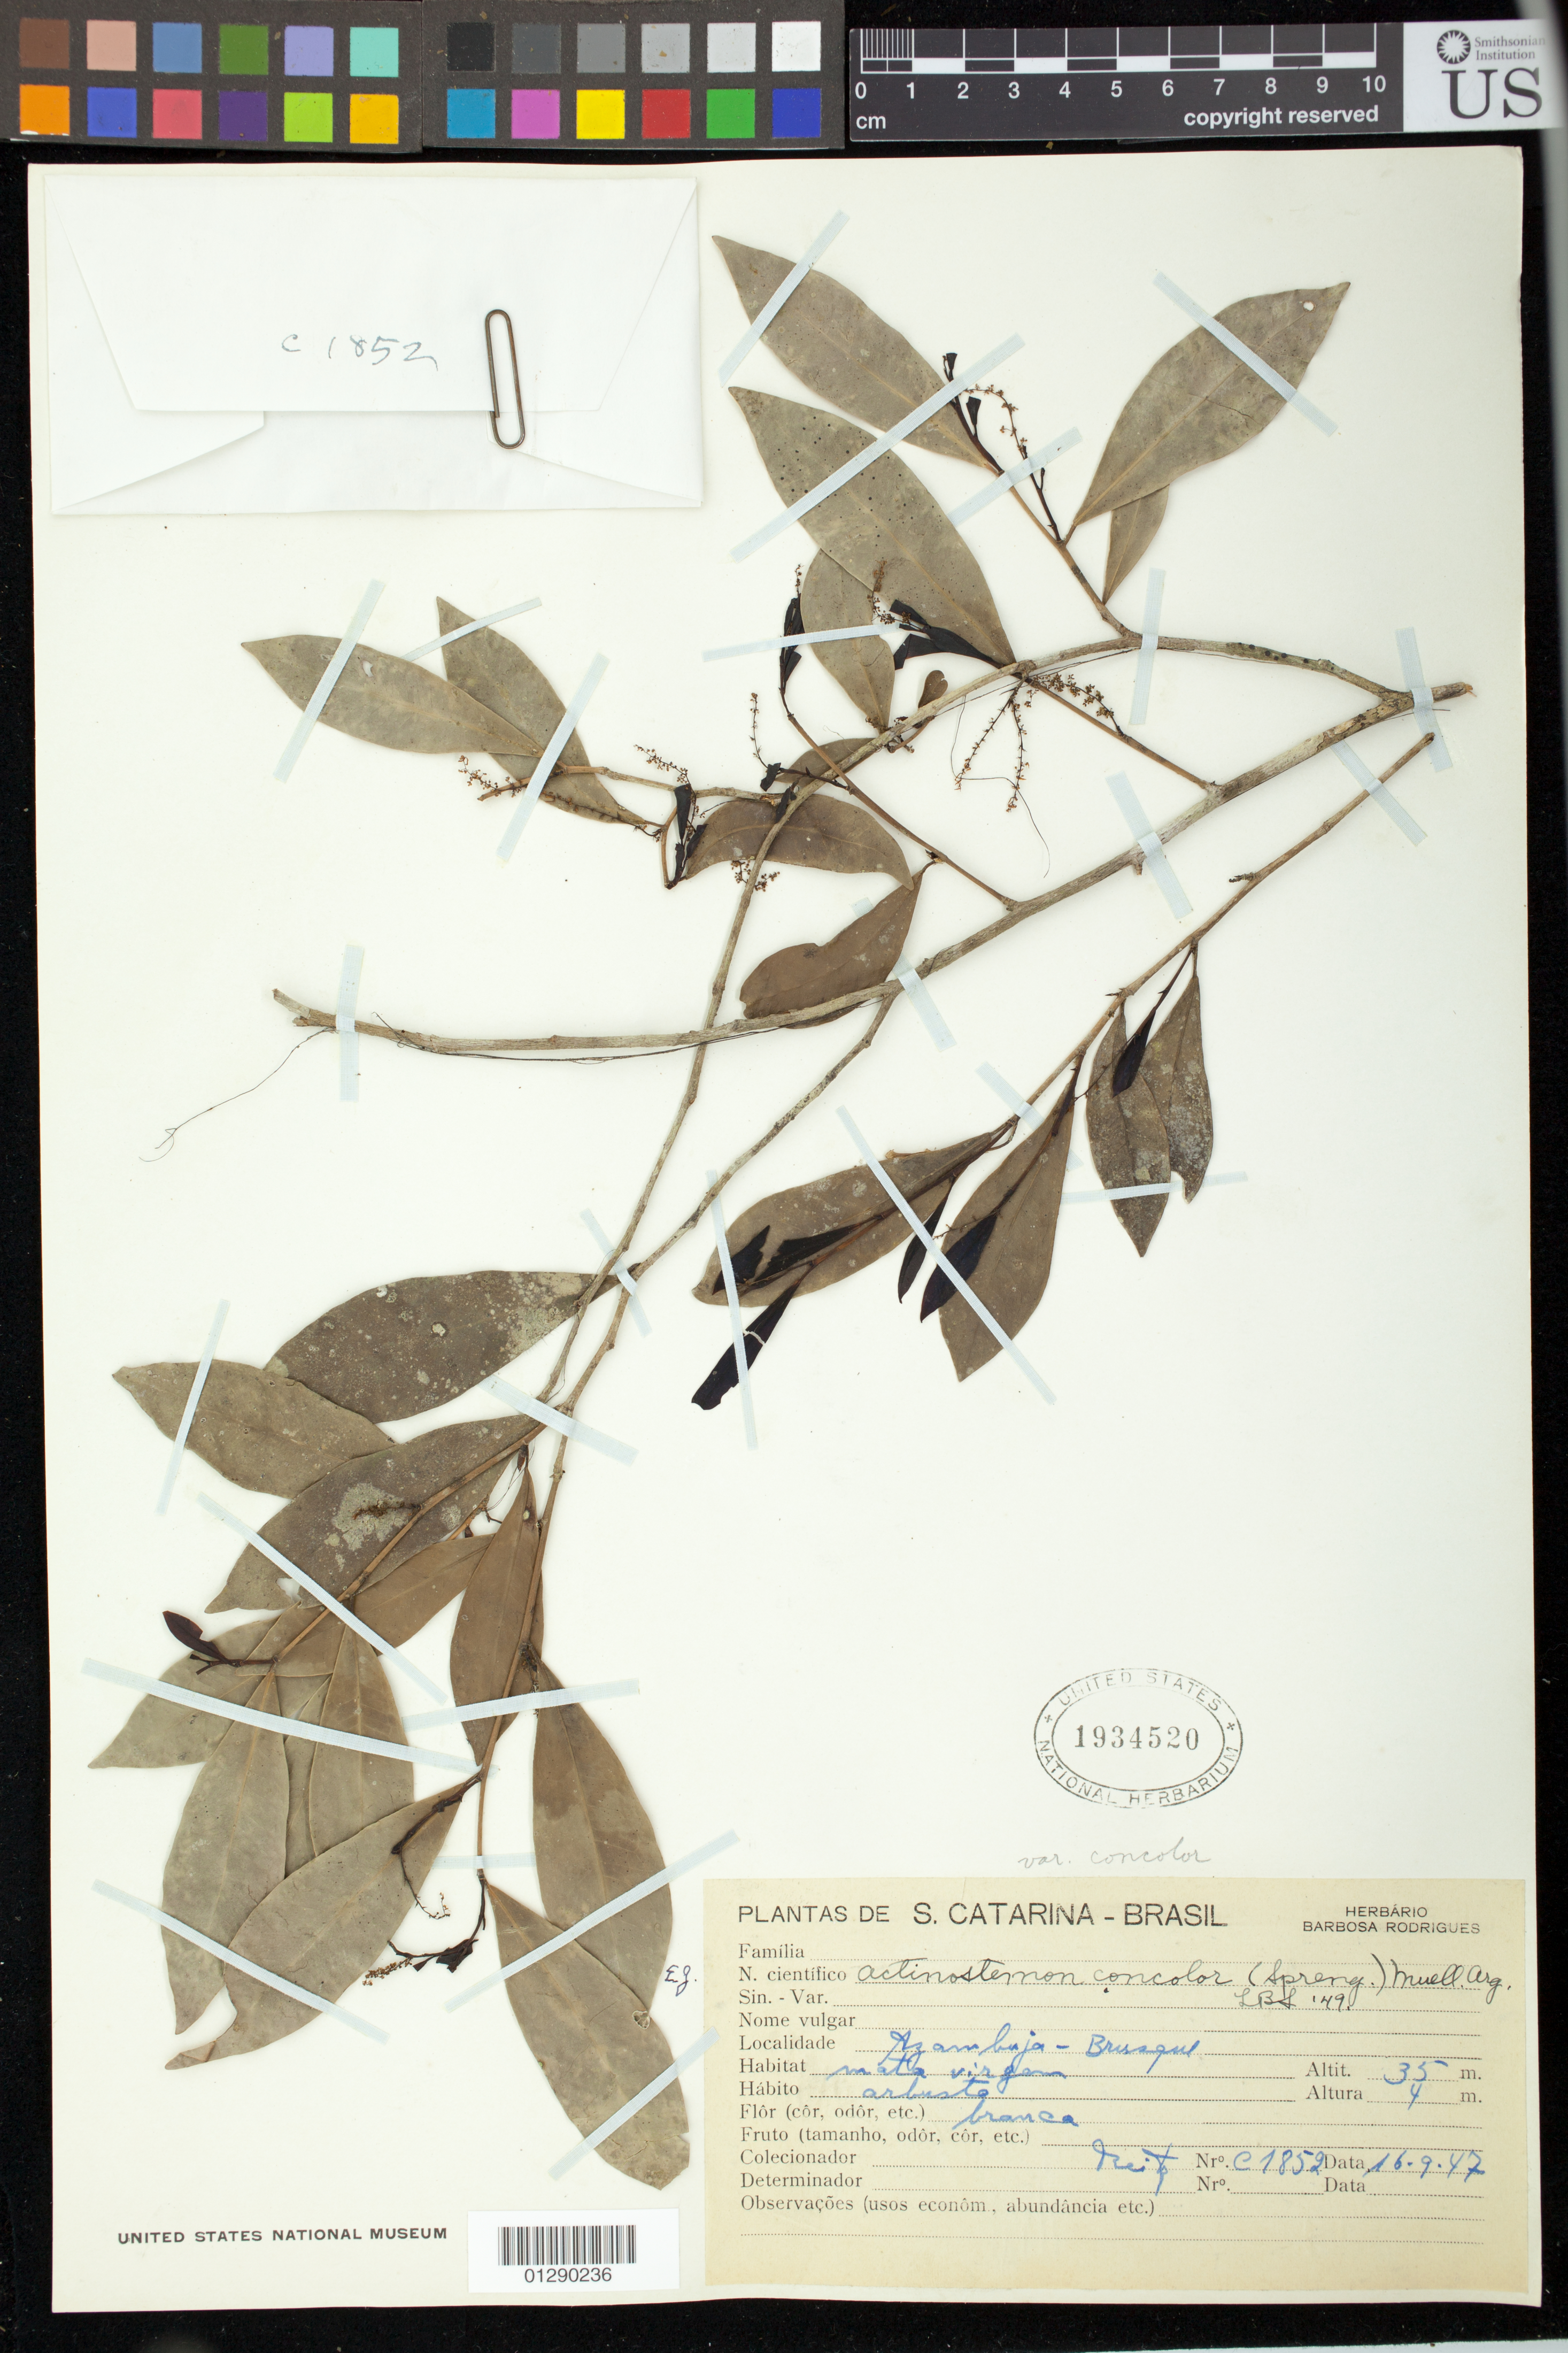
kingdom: Plantae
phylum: Tracheophyta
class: Magnoliopsida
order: Malpighiales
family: Euphorbiaceae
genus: Actinostemon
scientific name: Actinostemon concolor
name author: (Spreng.) Müll. Arg.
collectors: -- Reitz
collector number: C1852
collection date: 1947-09-16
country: Brazil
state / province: Santa Catarina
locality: Azambuja Brusque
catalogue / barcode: US 1934520